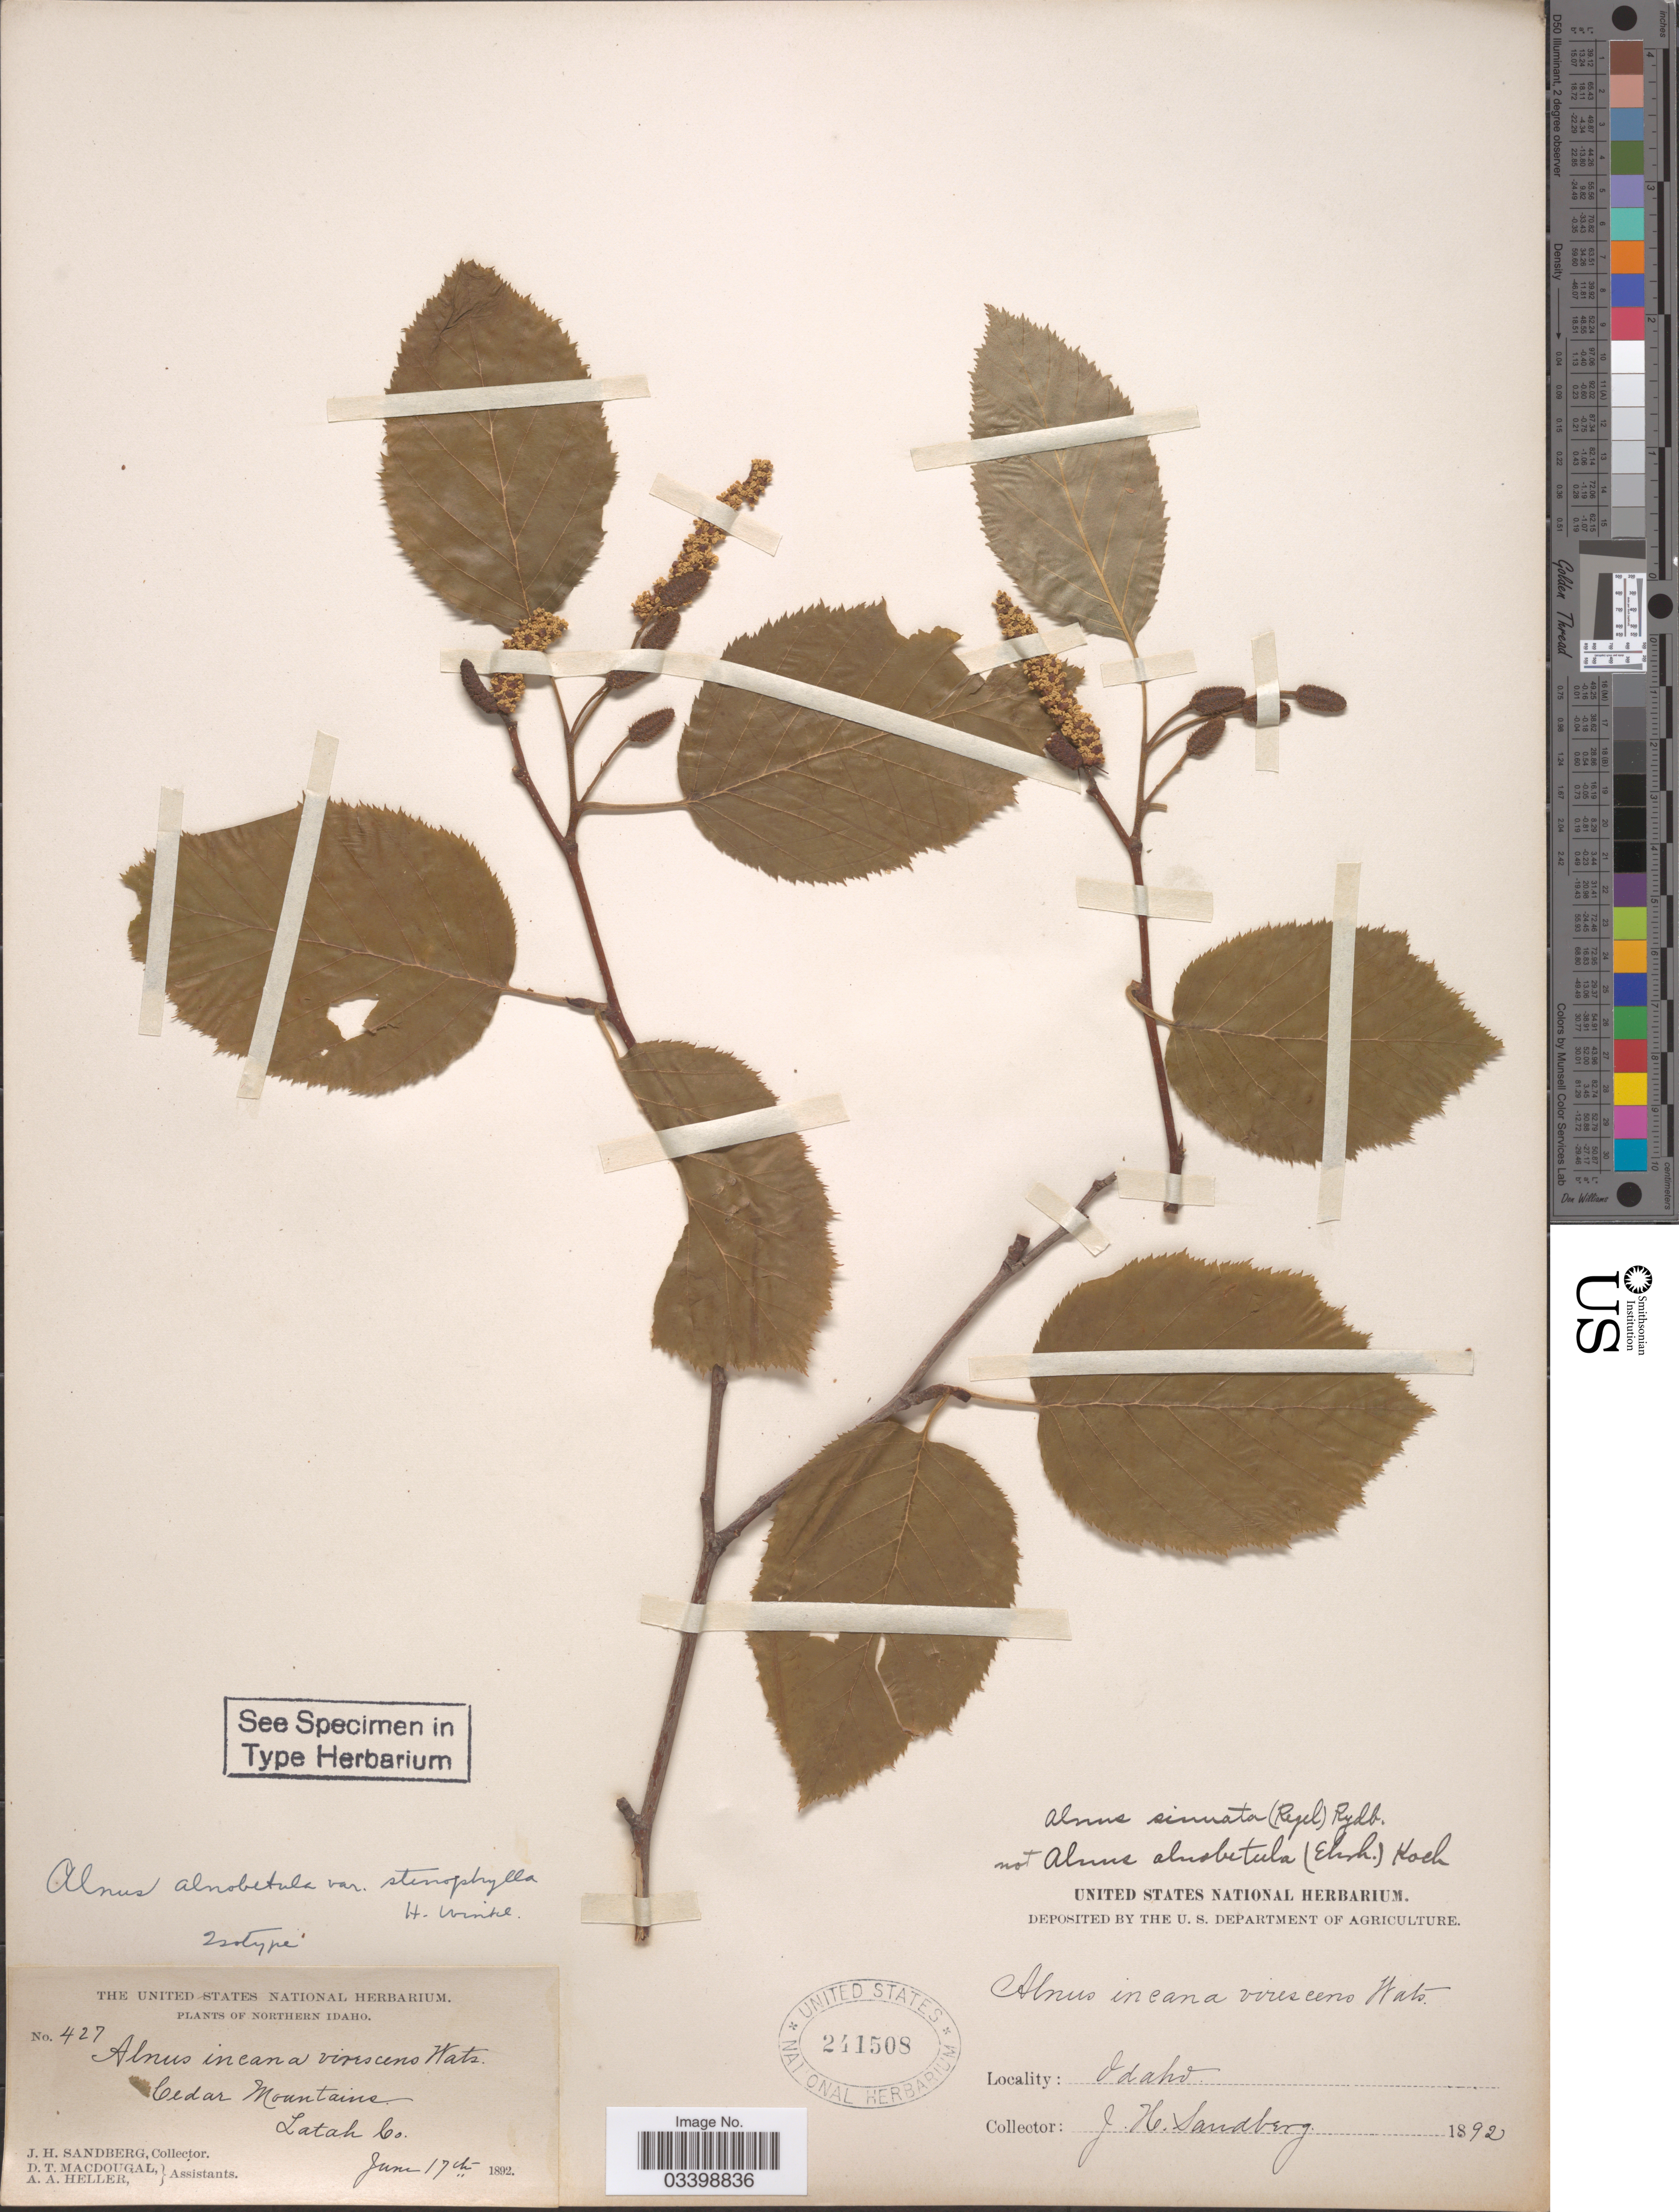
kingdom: Plantae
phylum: Tracheophyta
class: Magnoliopsida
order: Fagales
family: Betulaceae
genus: Alnus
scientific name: Alnus viridis subsp. sinuata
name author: Regel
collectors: J. H. Sandberg, D. T. MacDougal & A. A. Heller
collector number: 427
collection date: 1892-06-17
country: United States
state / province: Idaho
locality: Northern Idaho. Cedar Mountains. Latah Co.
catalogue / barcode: US 241508